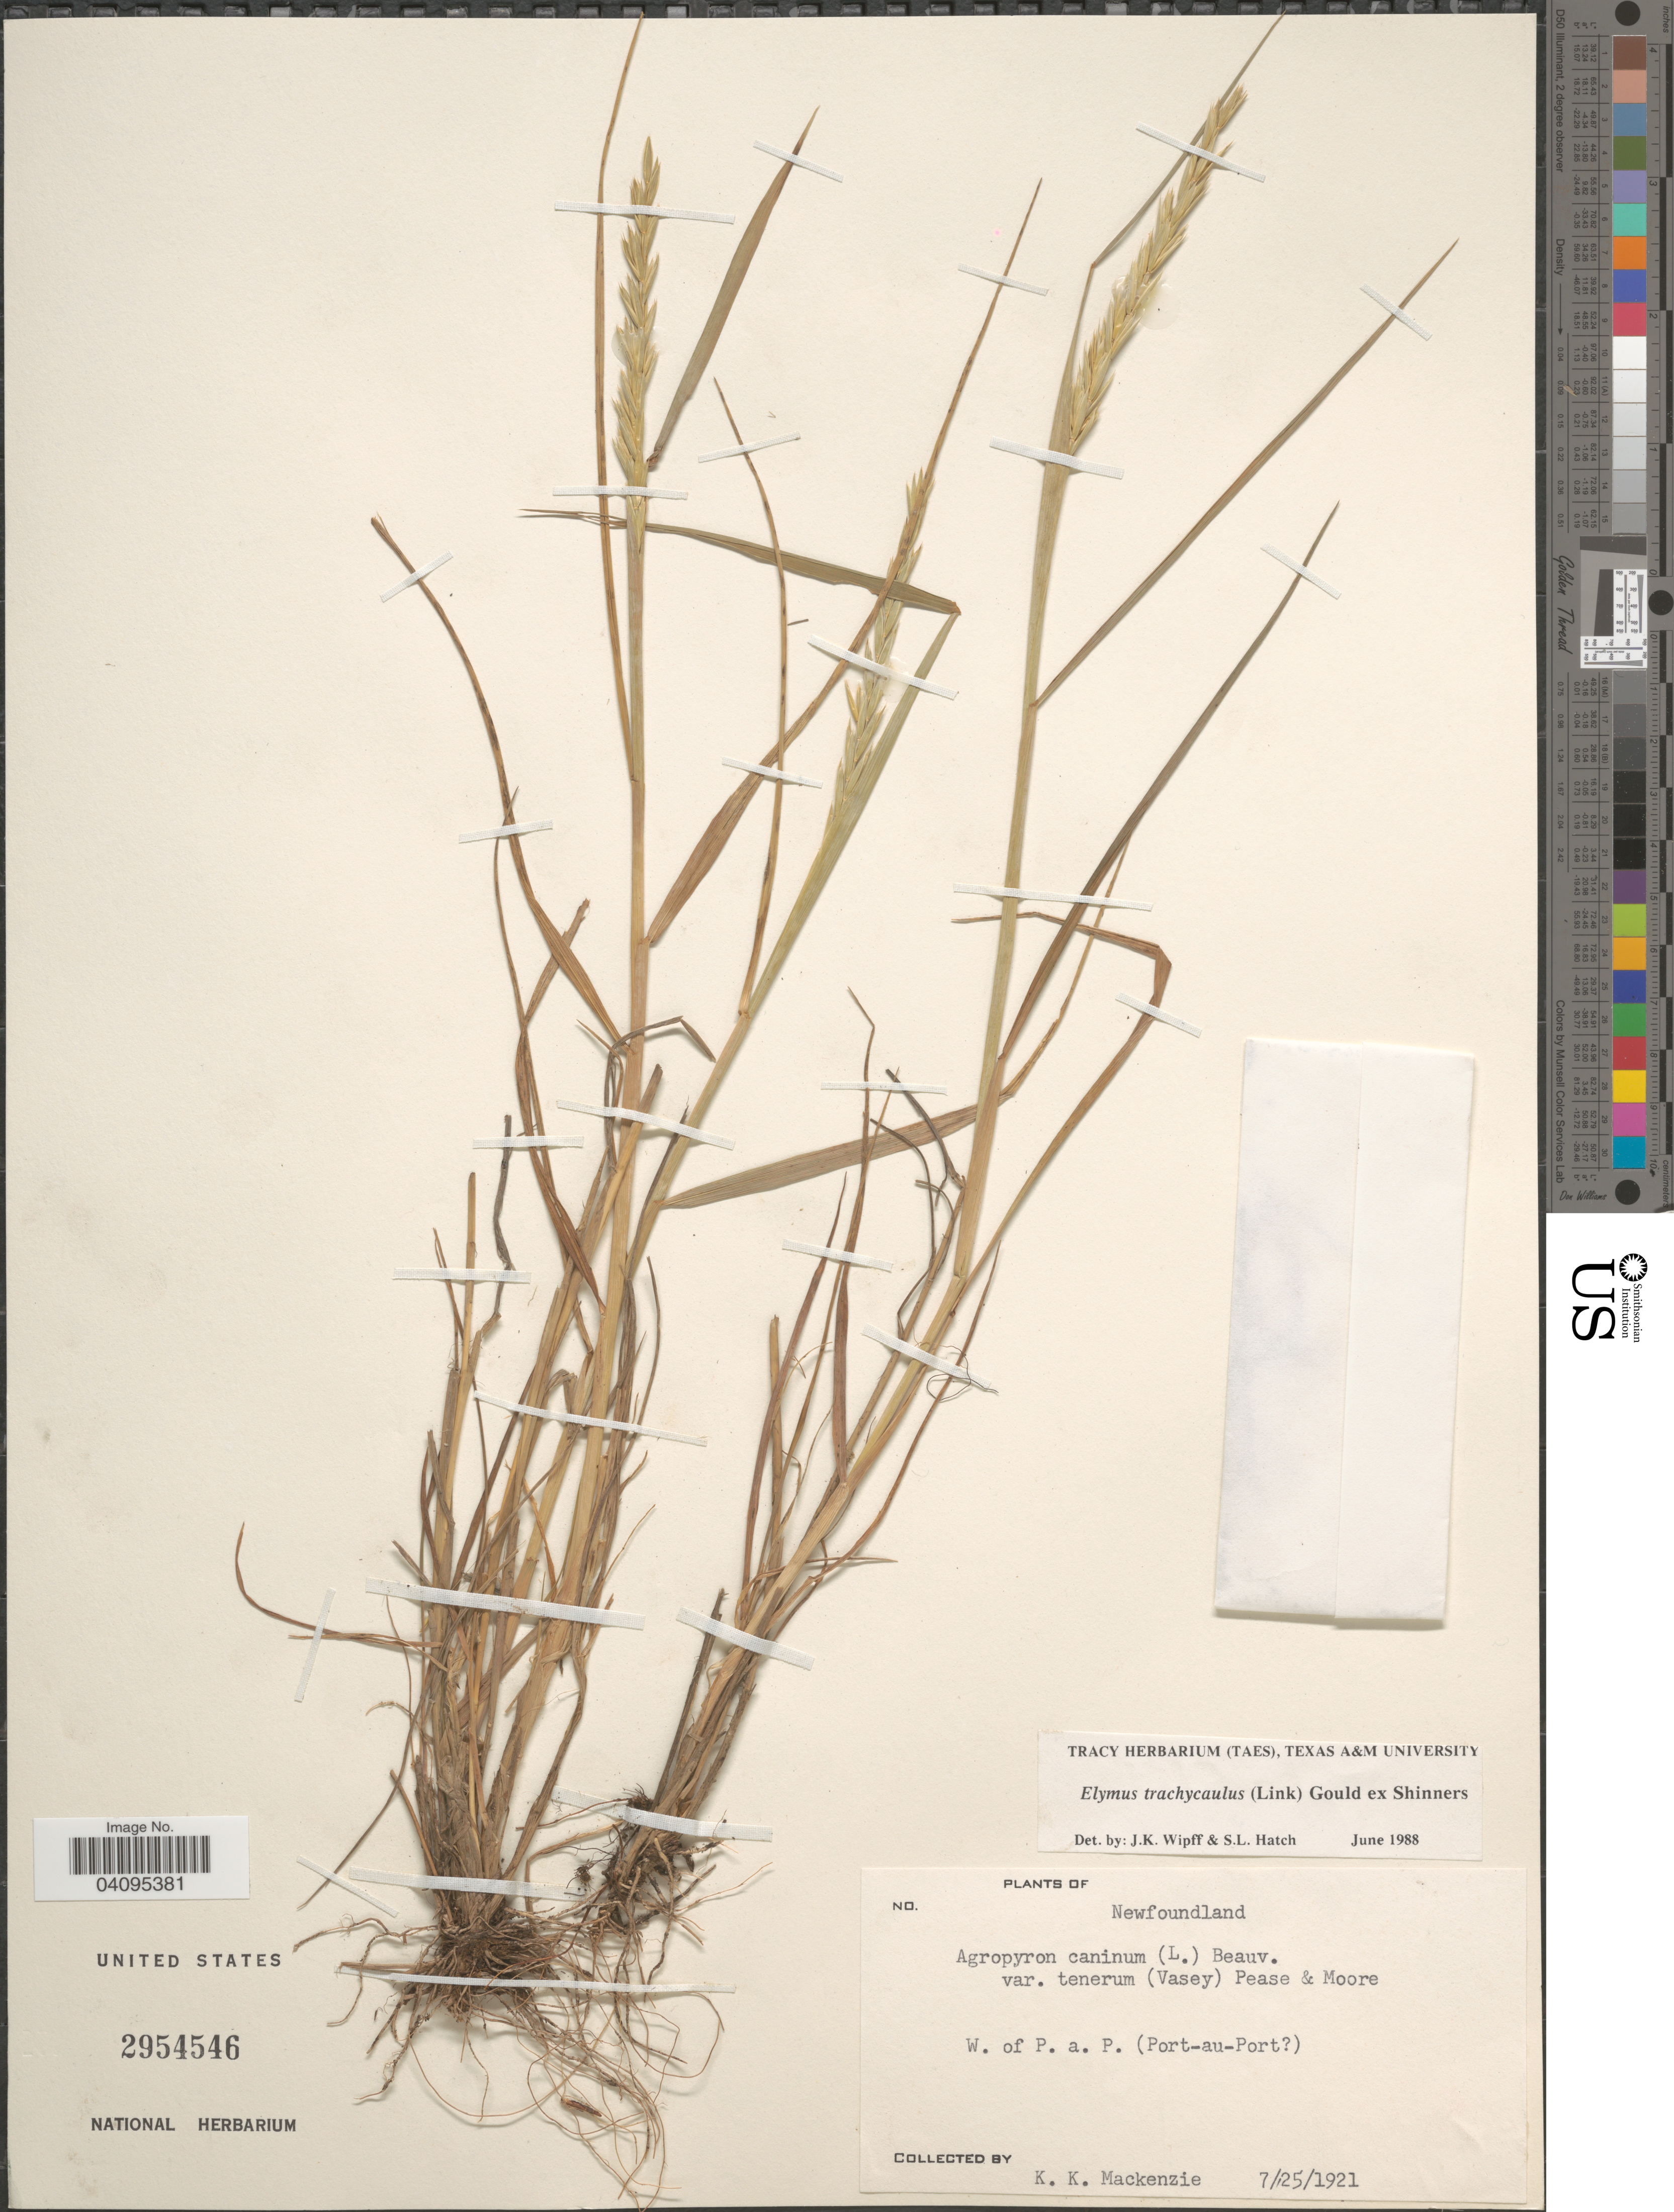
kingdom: Plantae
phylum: Tracheophyta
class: Liliopsida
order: Poales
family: Poaceae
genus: Elymus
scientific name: Elymus trachycaulus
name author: (Link) Gould ex Shinners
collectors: K. K. Mackenzie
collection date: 1921-07-25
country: Canada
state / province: Newfoundland and Labrador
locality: W. of P. a. P. (Port-au-Port [unsure placement]).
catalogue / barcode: US 2954546